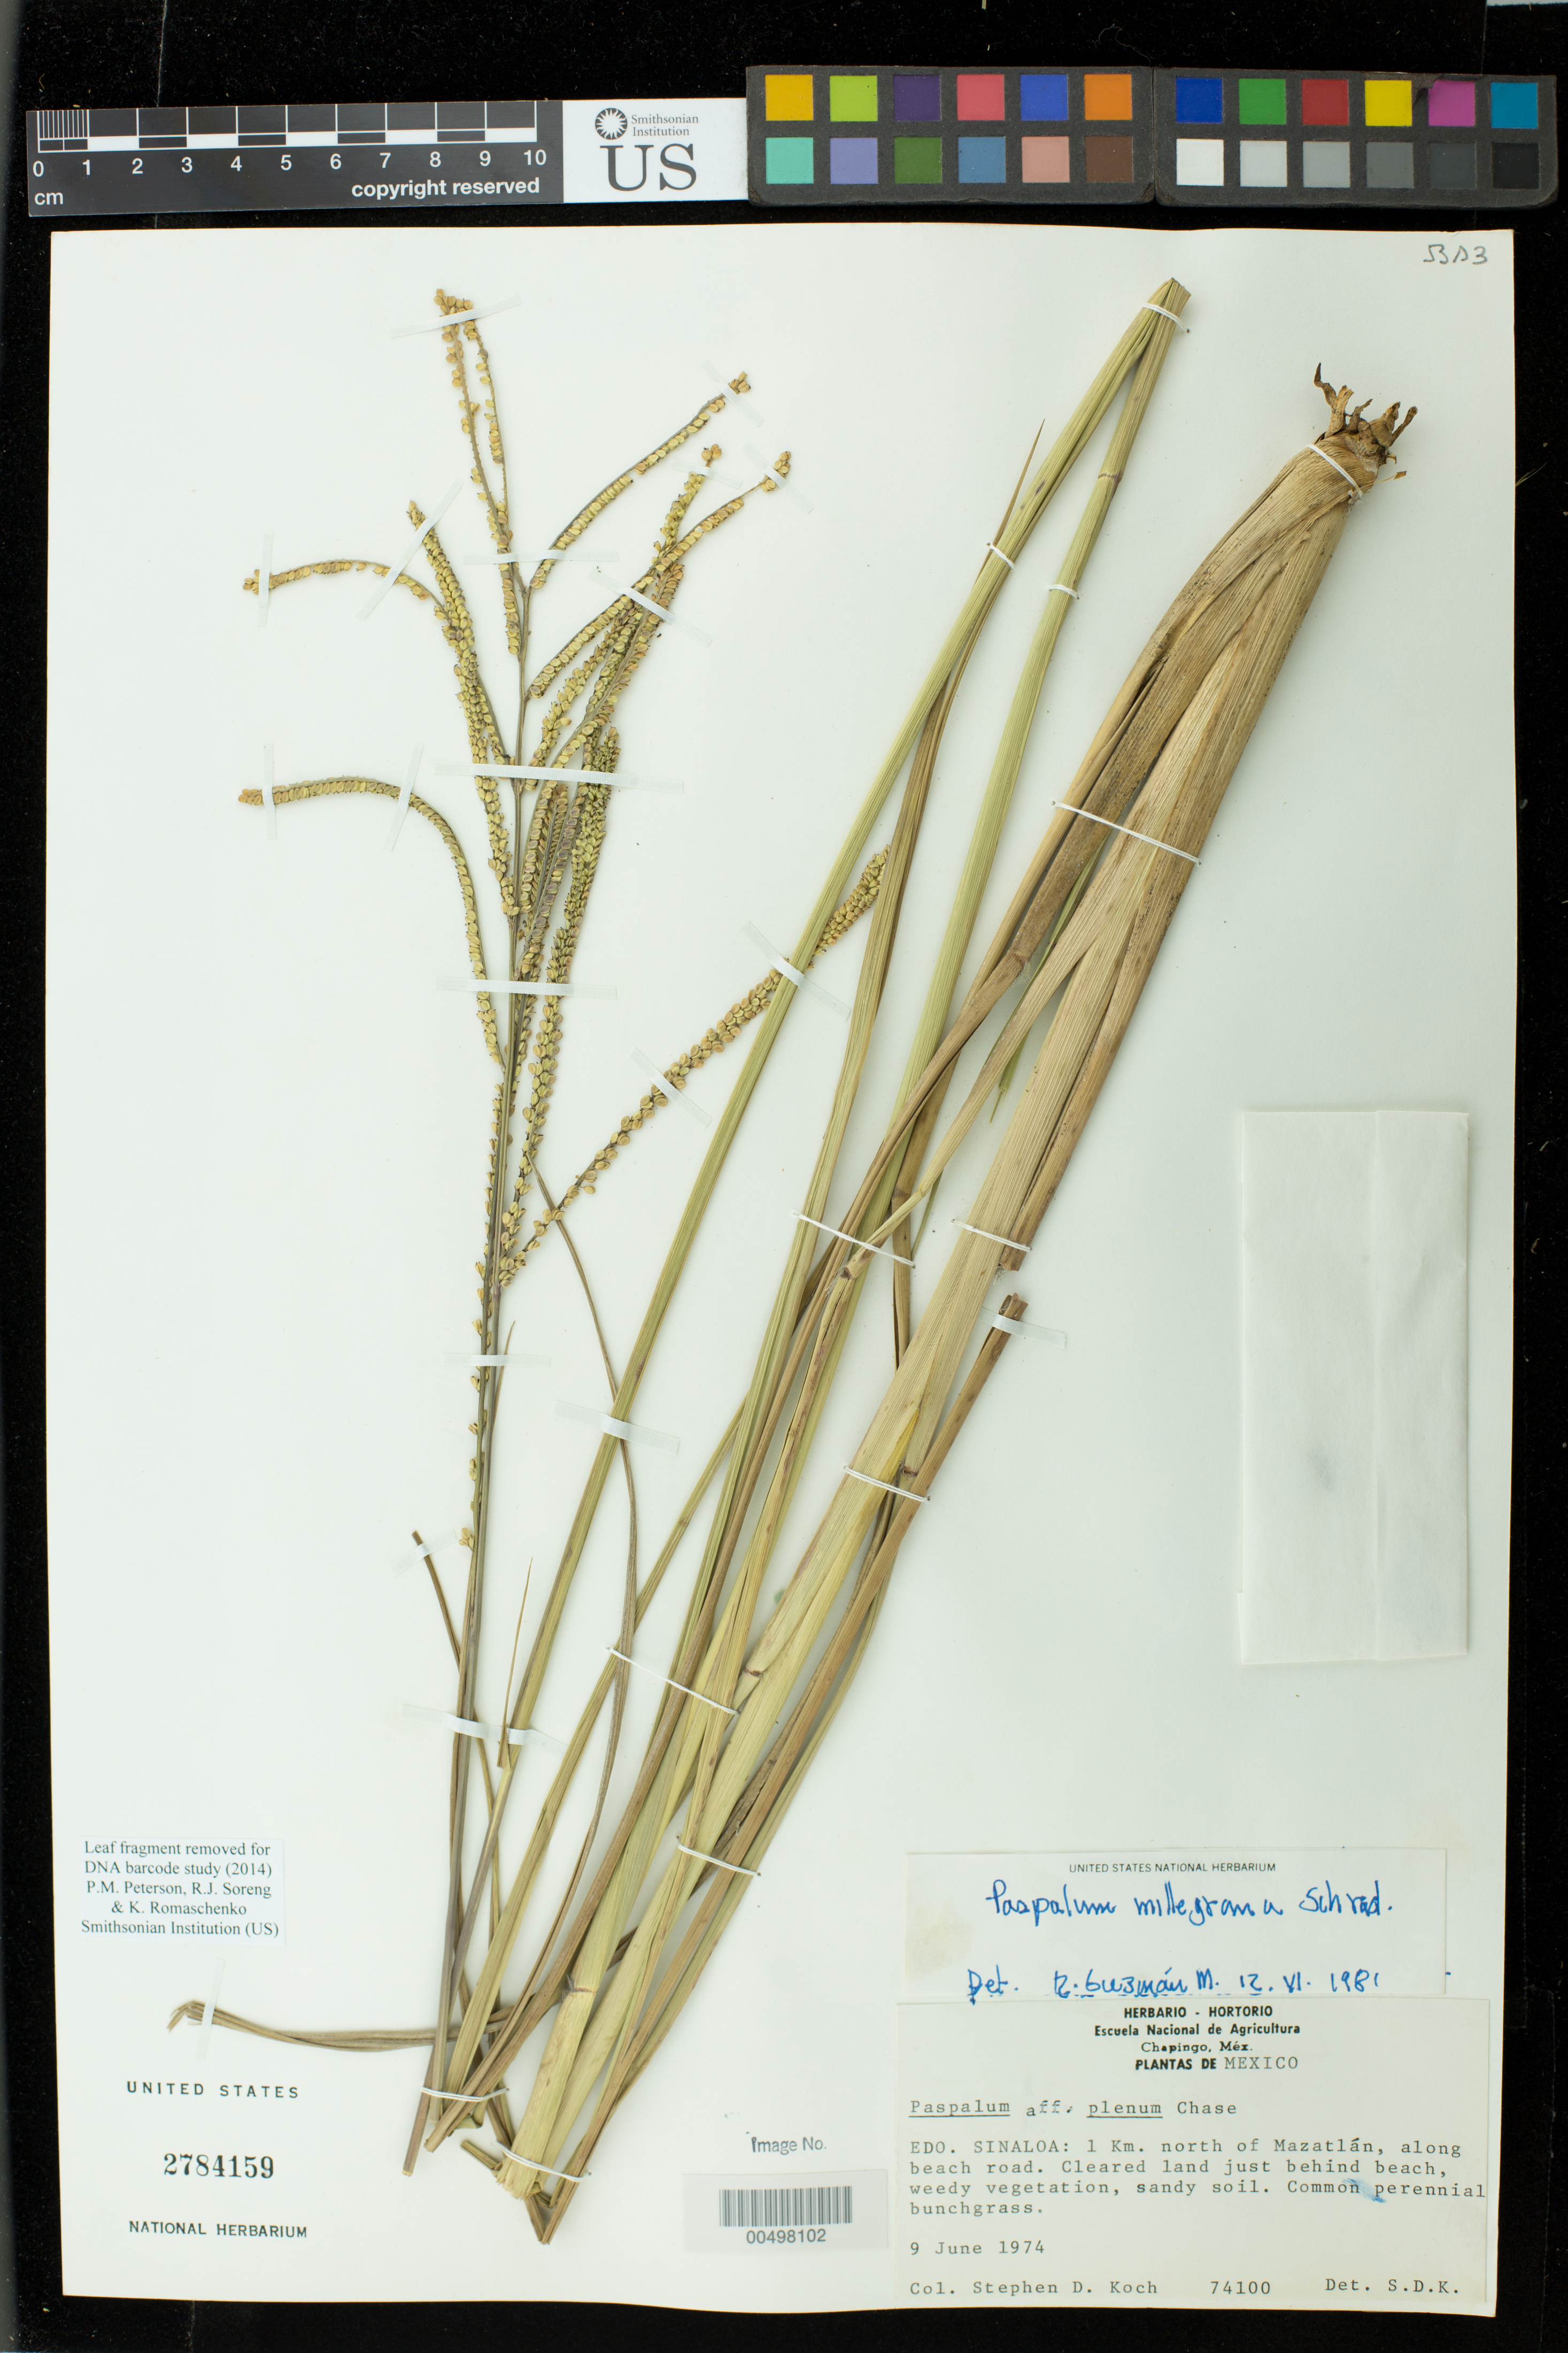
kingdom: Plantae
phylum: Tracheophyta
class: Liliopsida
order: Poales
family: Poaceae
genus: Paspalum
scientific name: Paspalum millegrana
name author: Schrad.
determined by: Guzm n-M., R.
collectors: S. D. Koch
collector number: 74100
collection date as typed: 9 Jun 1974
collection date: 1974-06-09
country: Mexico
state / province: Sinaloa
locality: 1 km N of Mazatlán, along beach rd, just behind beach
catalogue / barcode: US 2784159